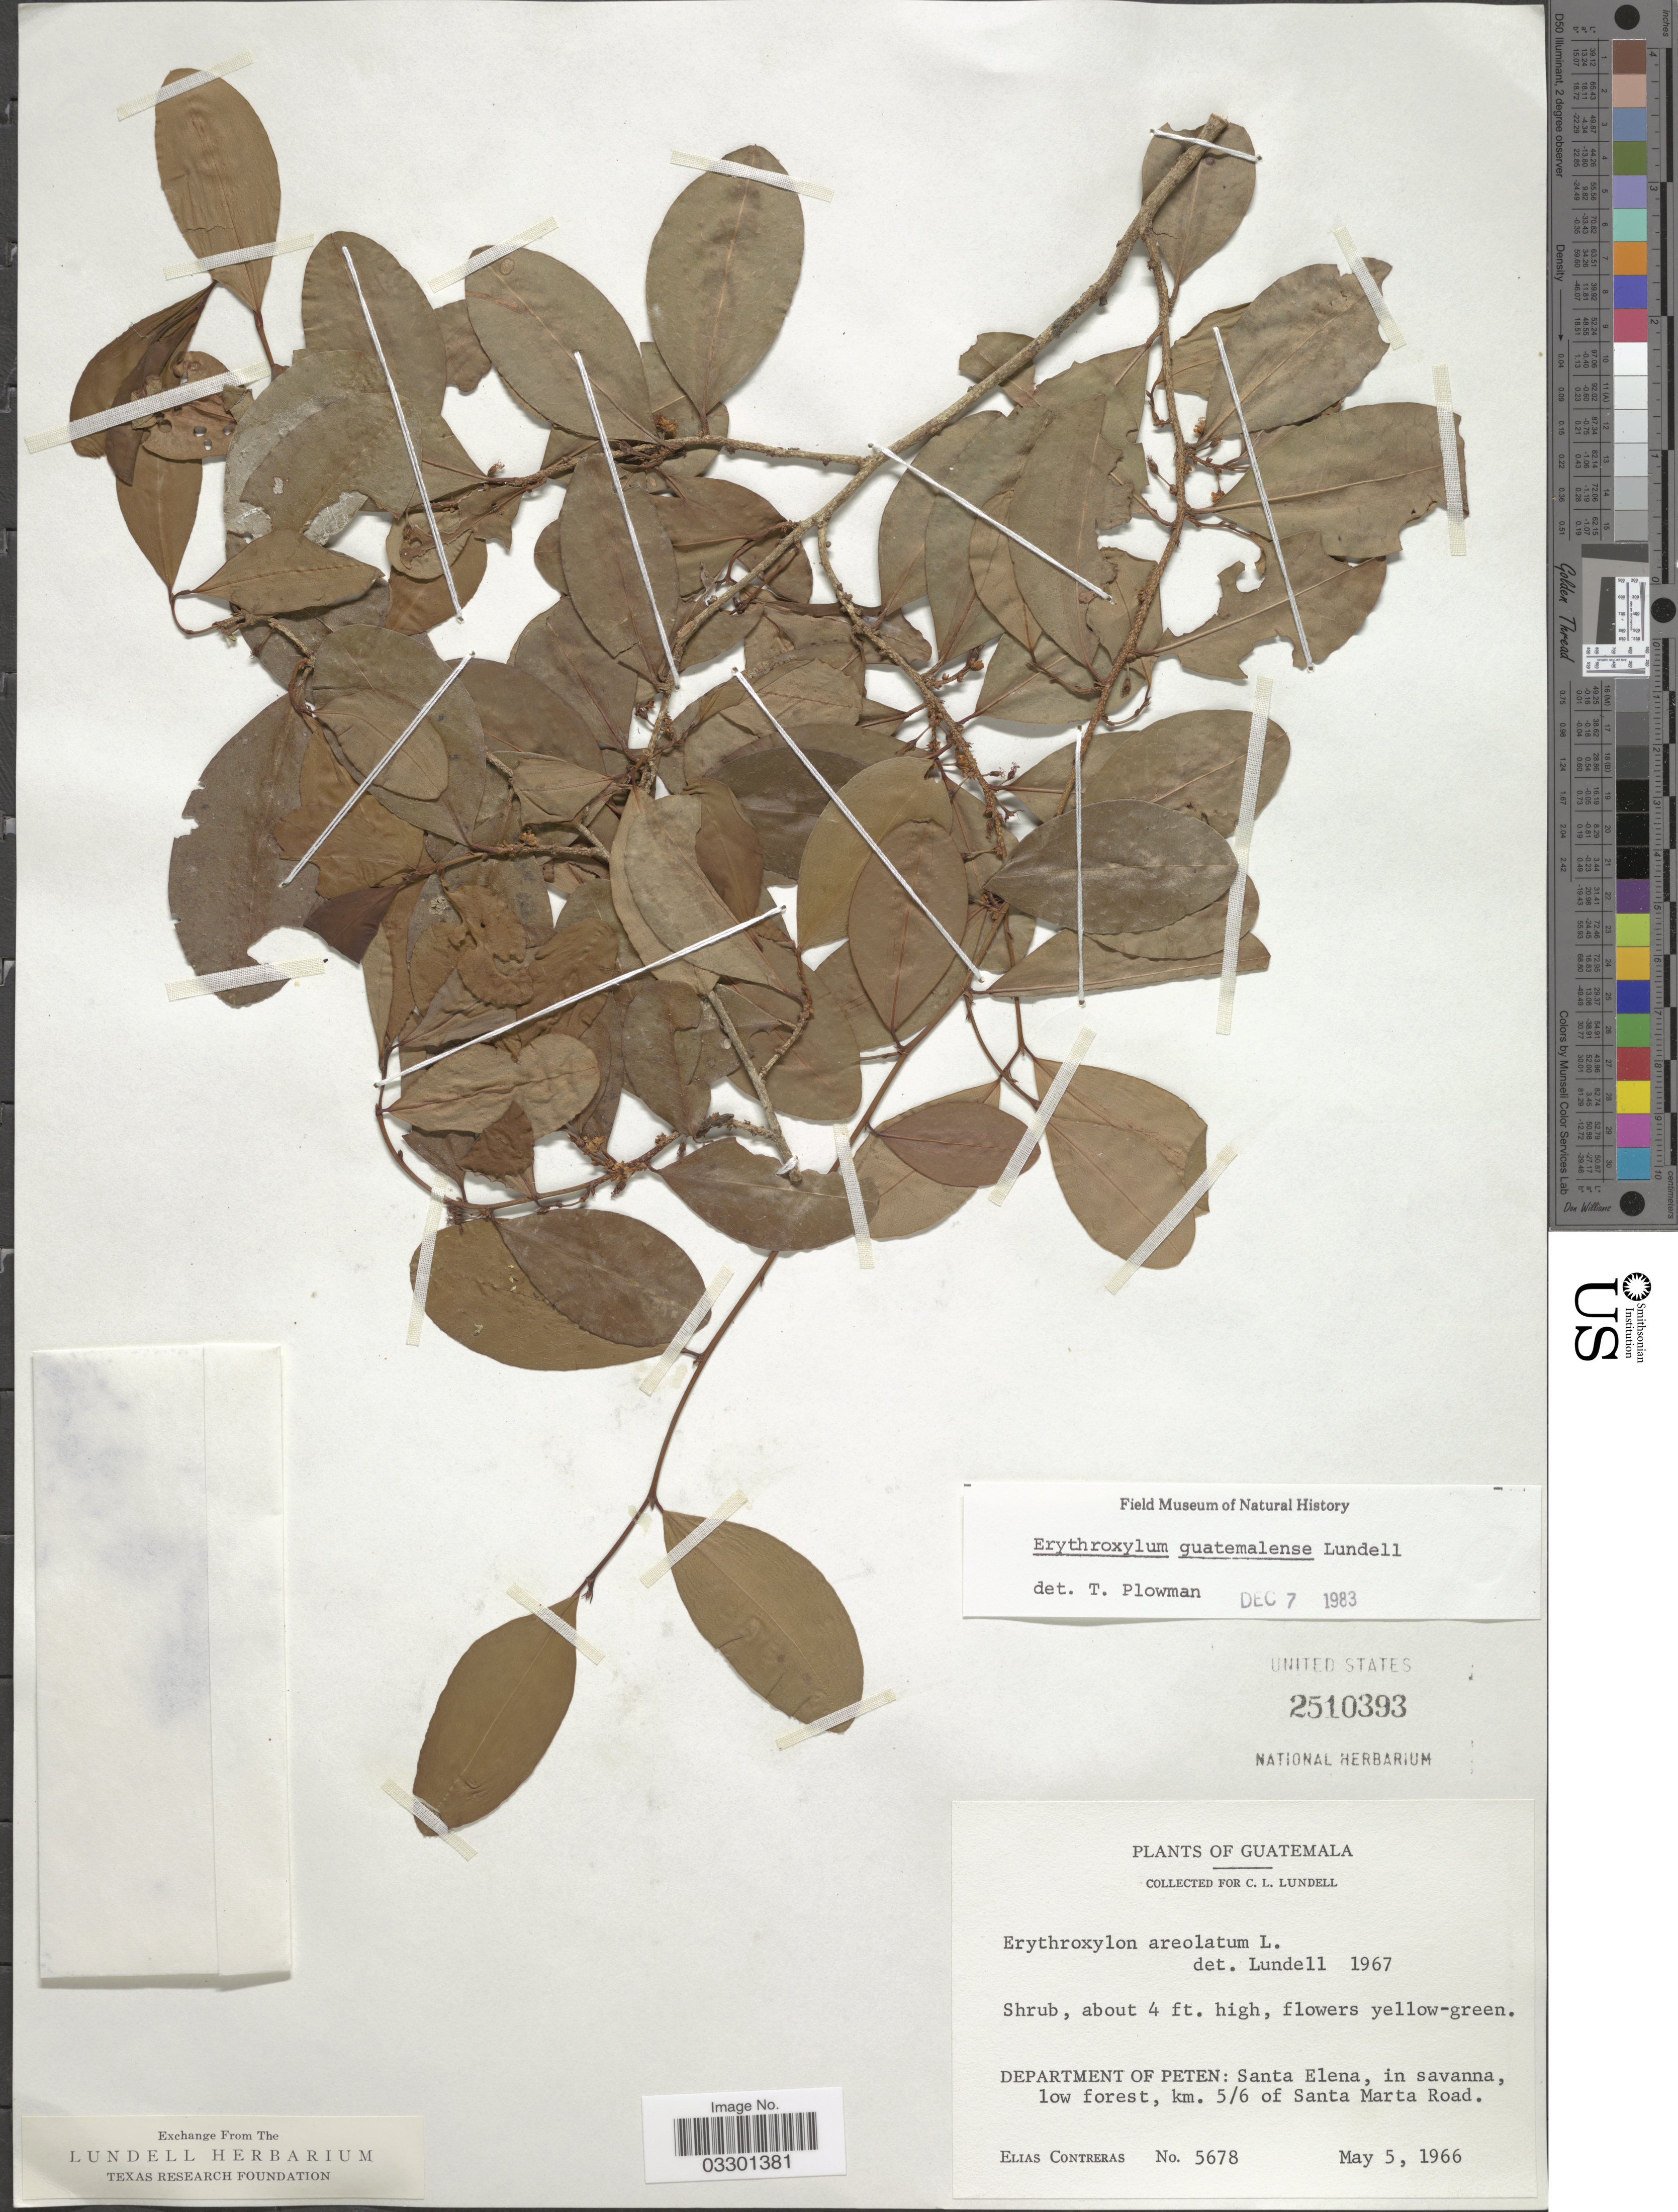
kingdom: Plantae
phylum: Tracheophyta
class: Magnoliopsida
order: Malpighiales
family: Erythroxylaceae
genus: Erythroxylum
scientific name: Erythroxylum guatemalense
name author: Lundell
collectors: E. Contreras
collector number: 5678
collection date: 1966-05-05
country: Guatemala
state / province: El Petén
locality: Department of Peten: Santa Elena, in savanna, low forest, km. 5/6 of Santa Marta Road.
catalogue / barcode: US 2510393